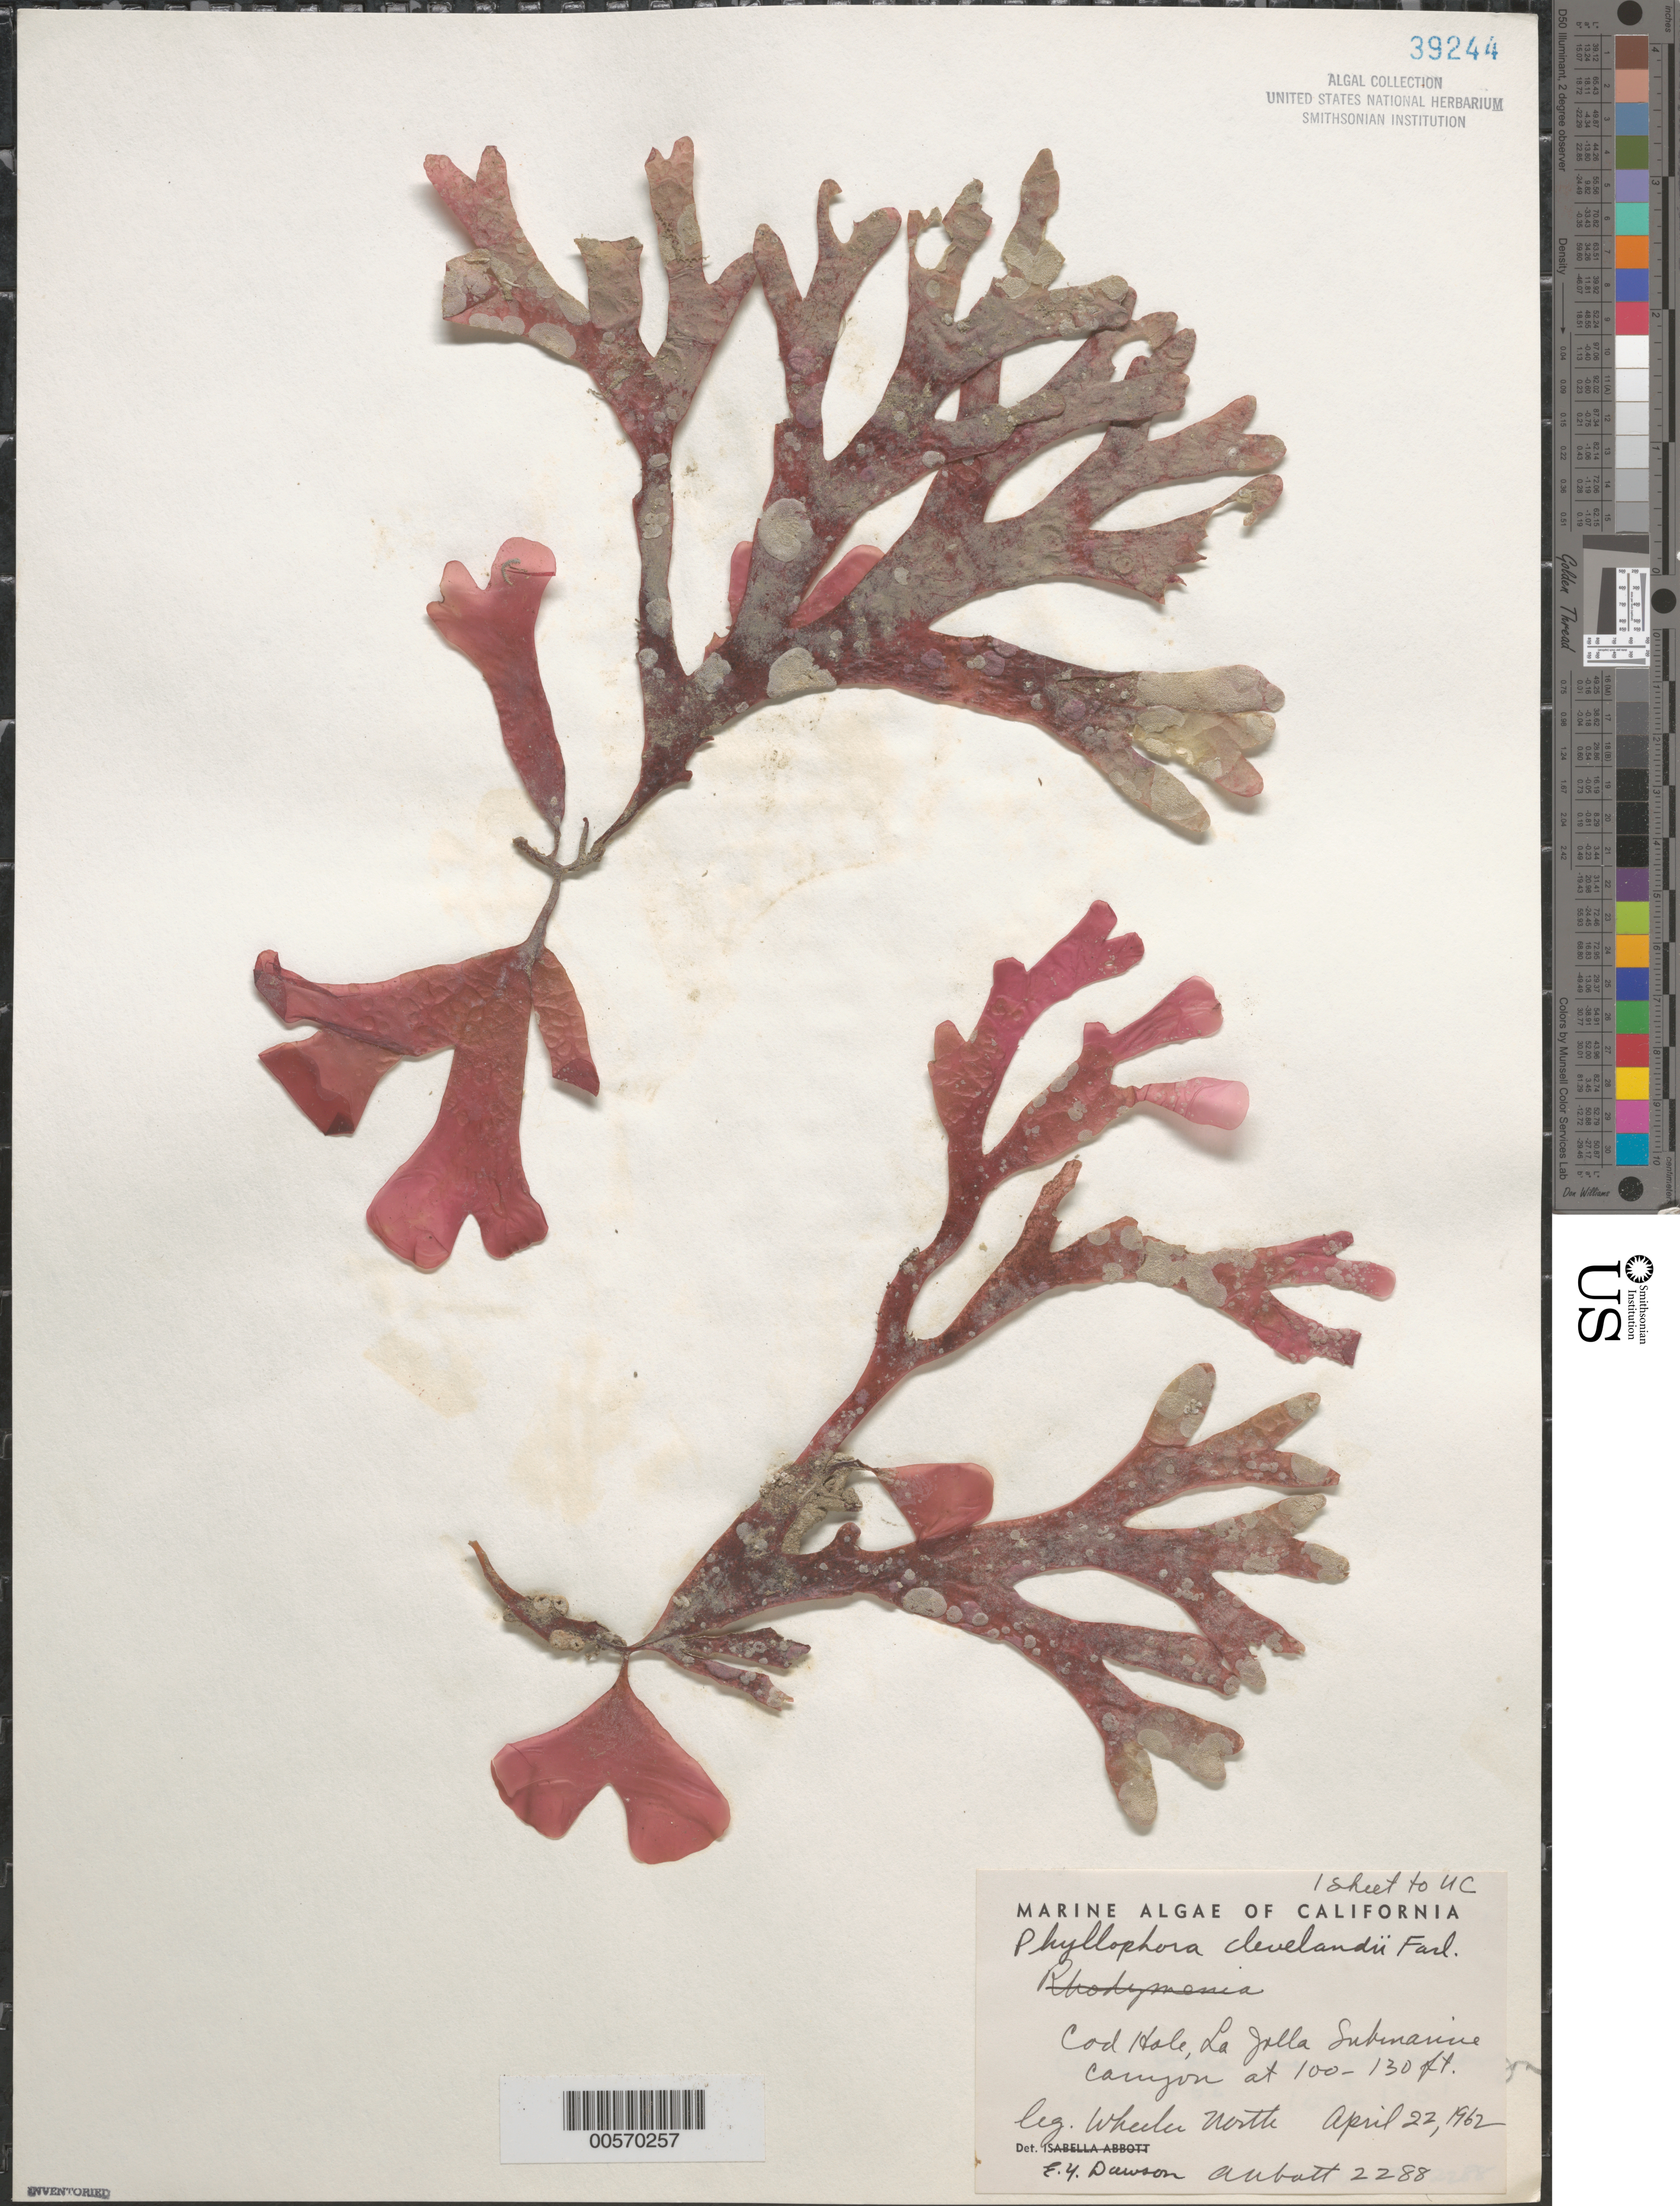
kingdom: Plantae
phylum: Rhodophyta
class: Florideophyceae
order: Gigartinales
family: Phyllophoraceae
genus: Ozophora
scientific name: Ozophora clevelandii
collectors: W. North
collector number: IAA 2288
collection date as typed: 22 Apr 1962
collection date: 1962-04-22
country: United States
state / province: California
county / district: San Diego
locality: Cod Hole, La jolla Submarine Canyon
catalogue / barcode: US 39244